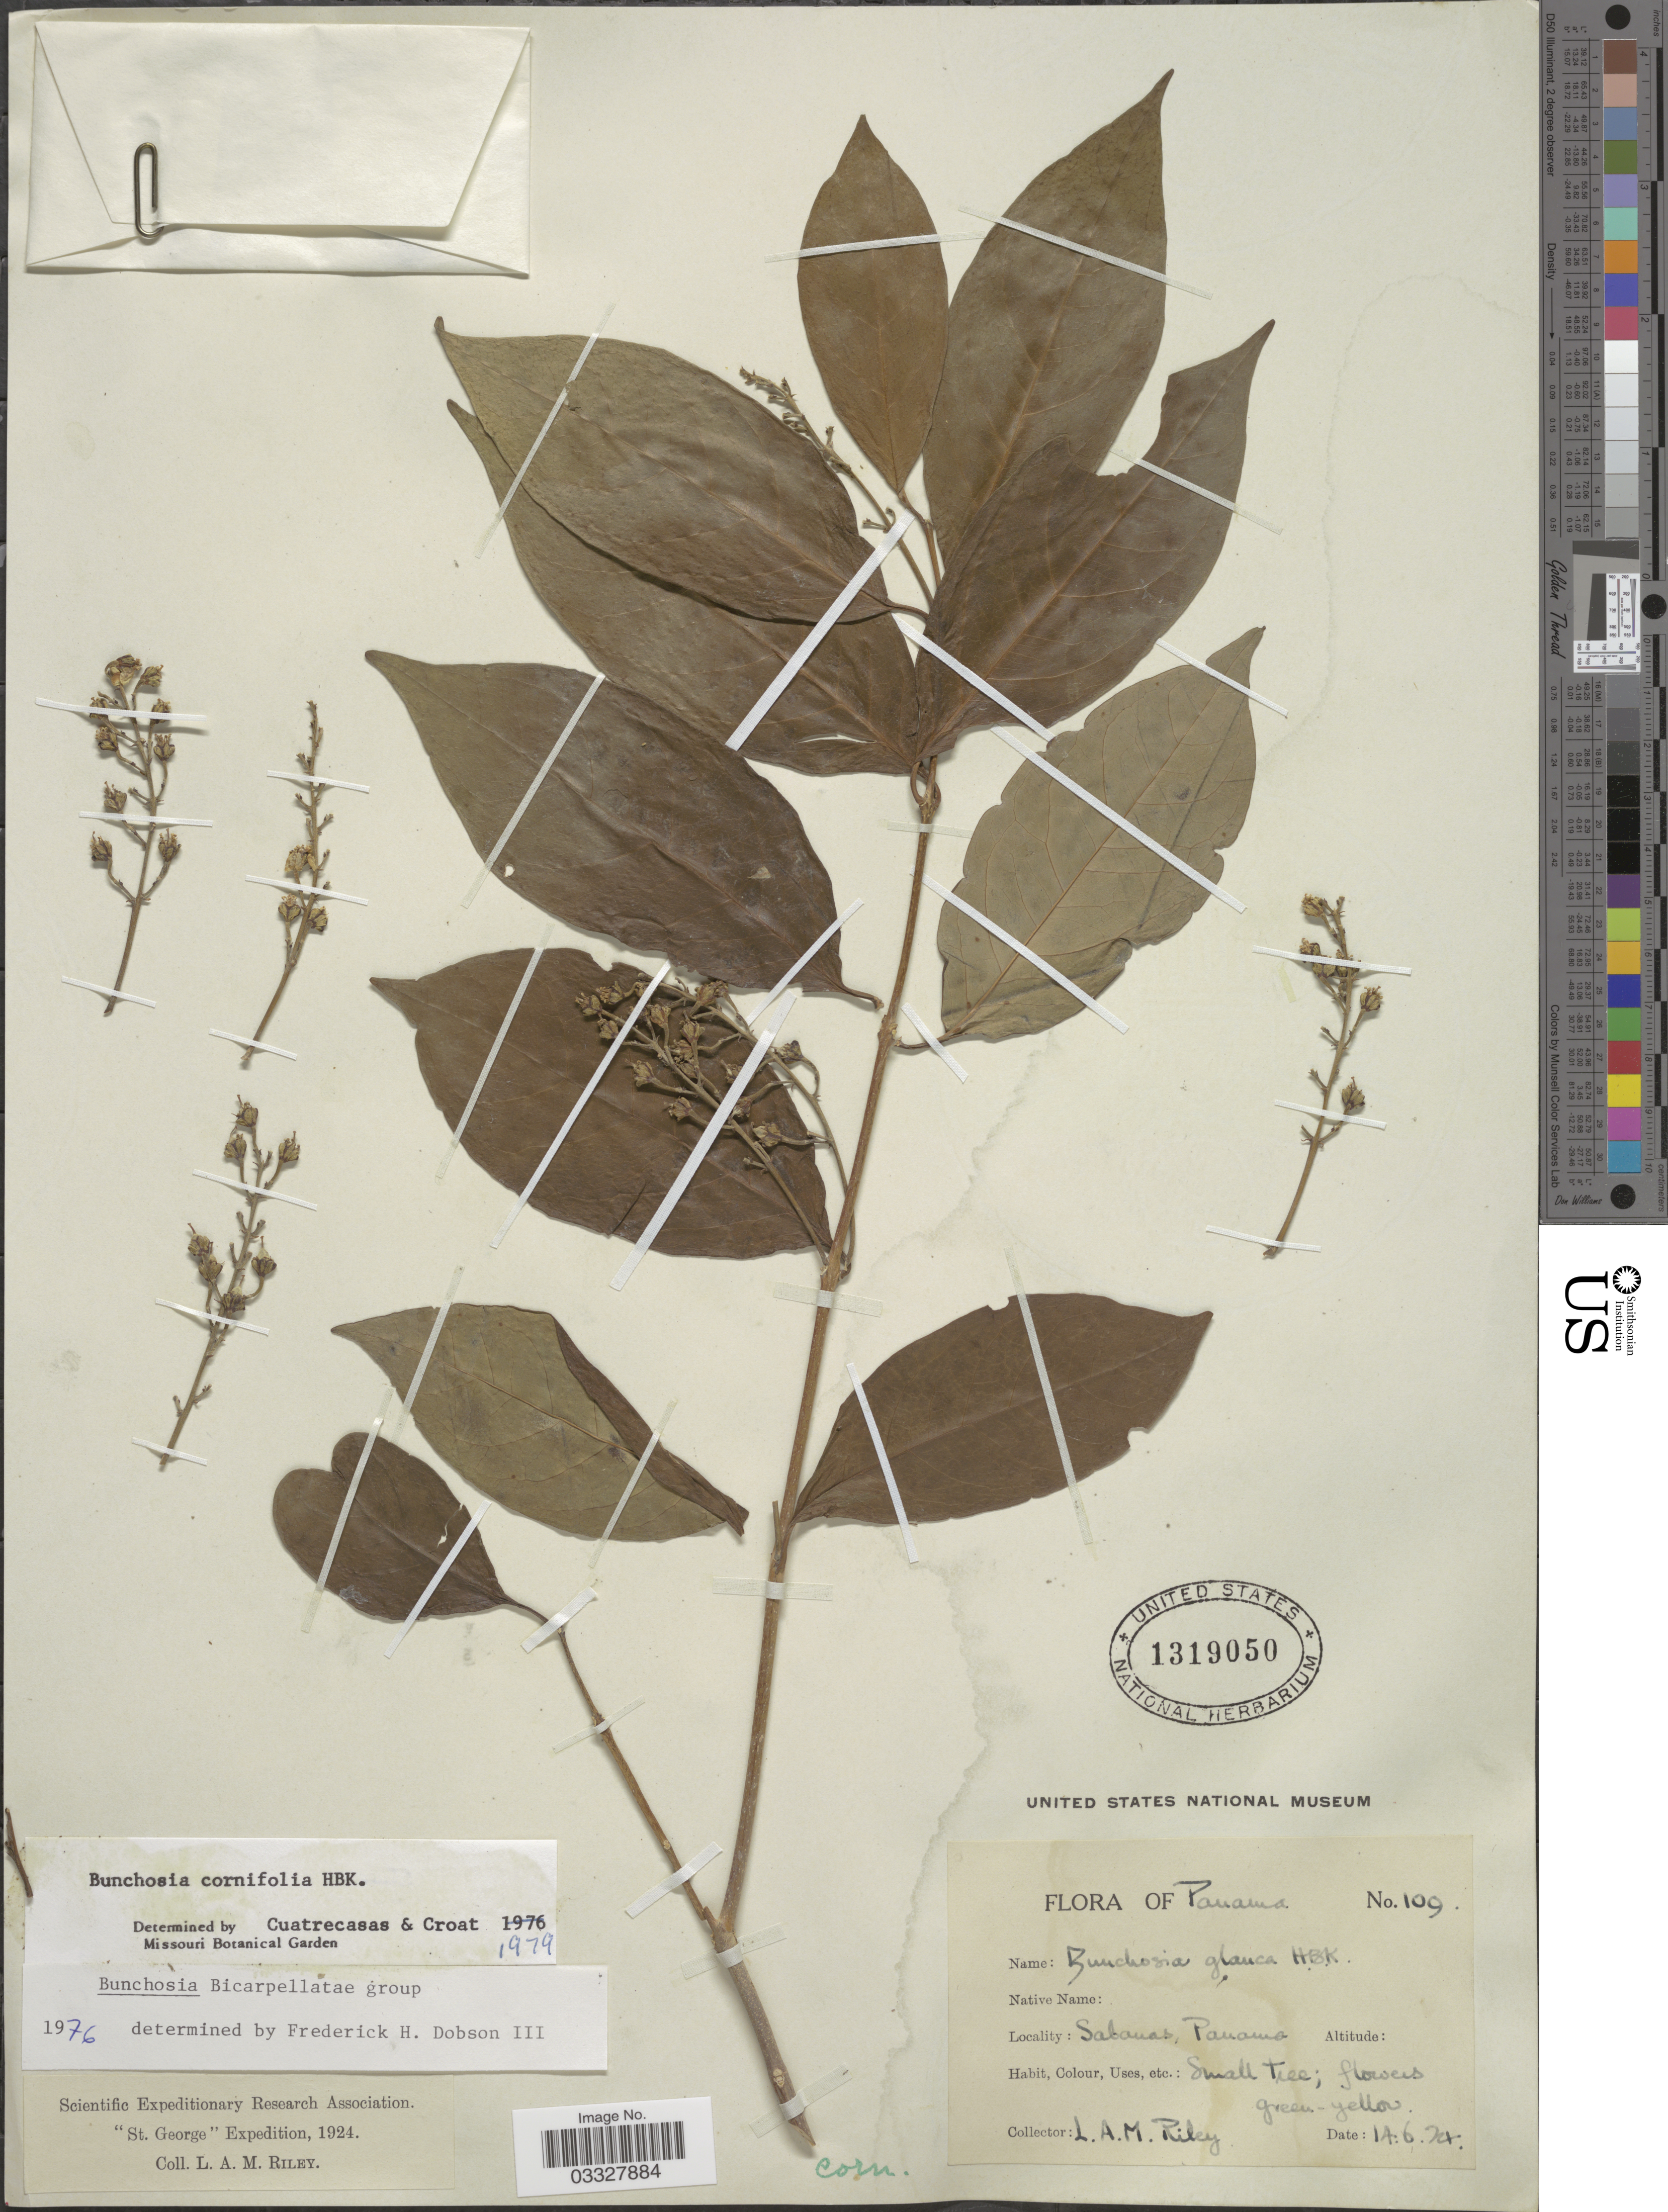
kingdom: Plantae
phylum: Tracheophyta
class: Magnoliopsida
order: Malpighiales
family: Malpighiaceae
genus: Bunchosia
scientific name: Bunchosia cornifolia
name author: Kunth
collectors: L. A. M. Riley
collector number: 109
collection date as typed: Transcribed d/m/y: 14/6/24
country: Panama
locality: Sabanas.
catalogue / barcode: US 1319050